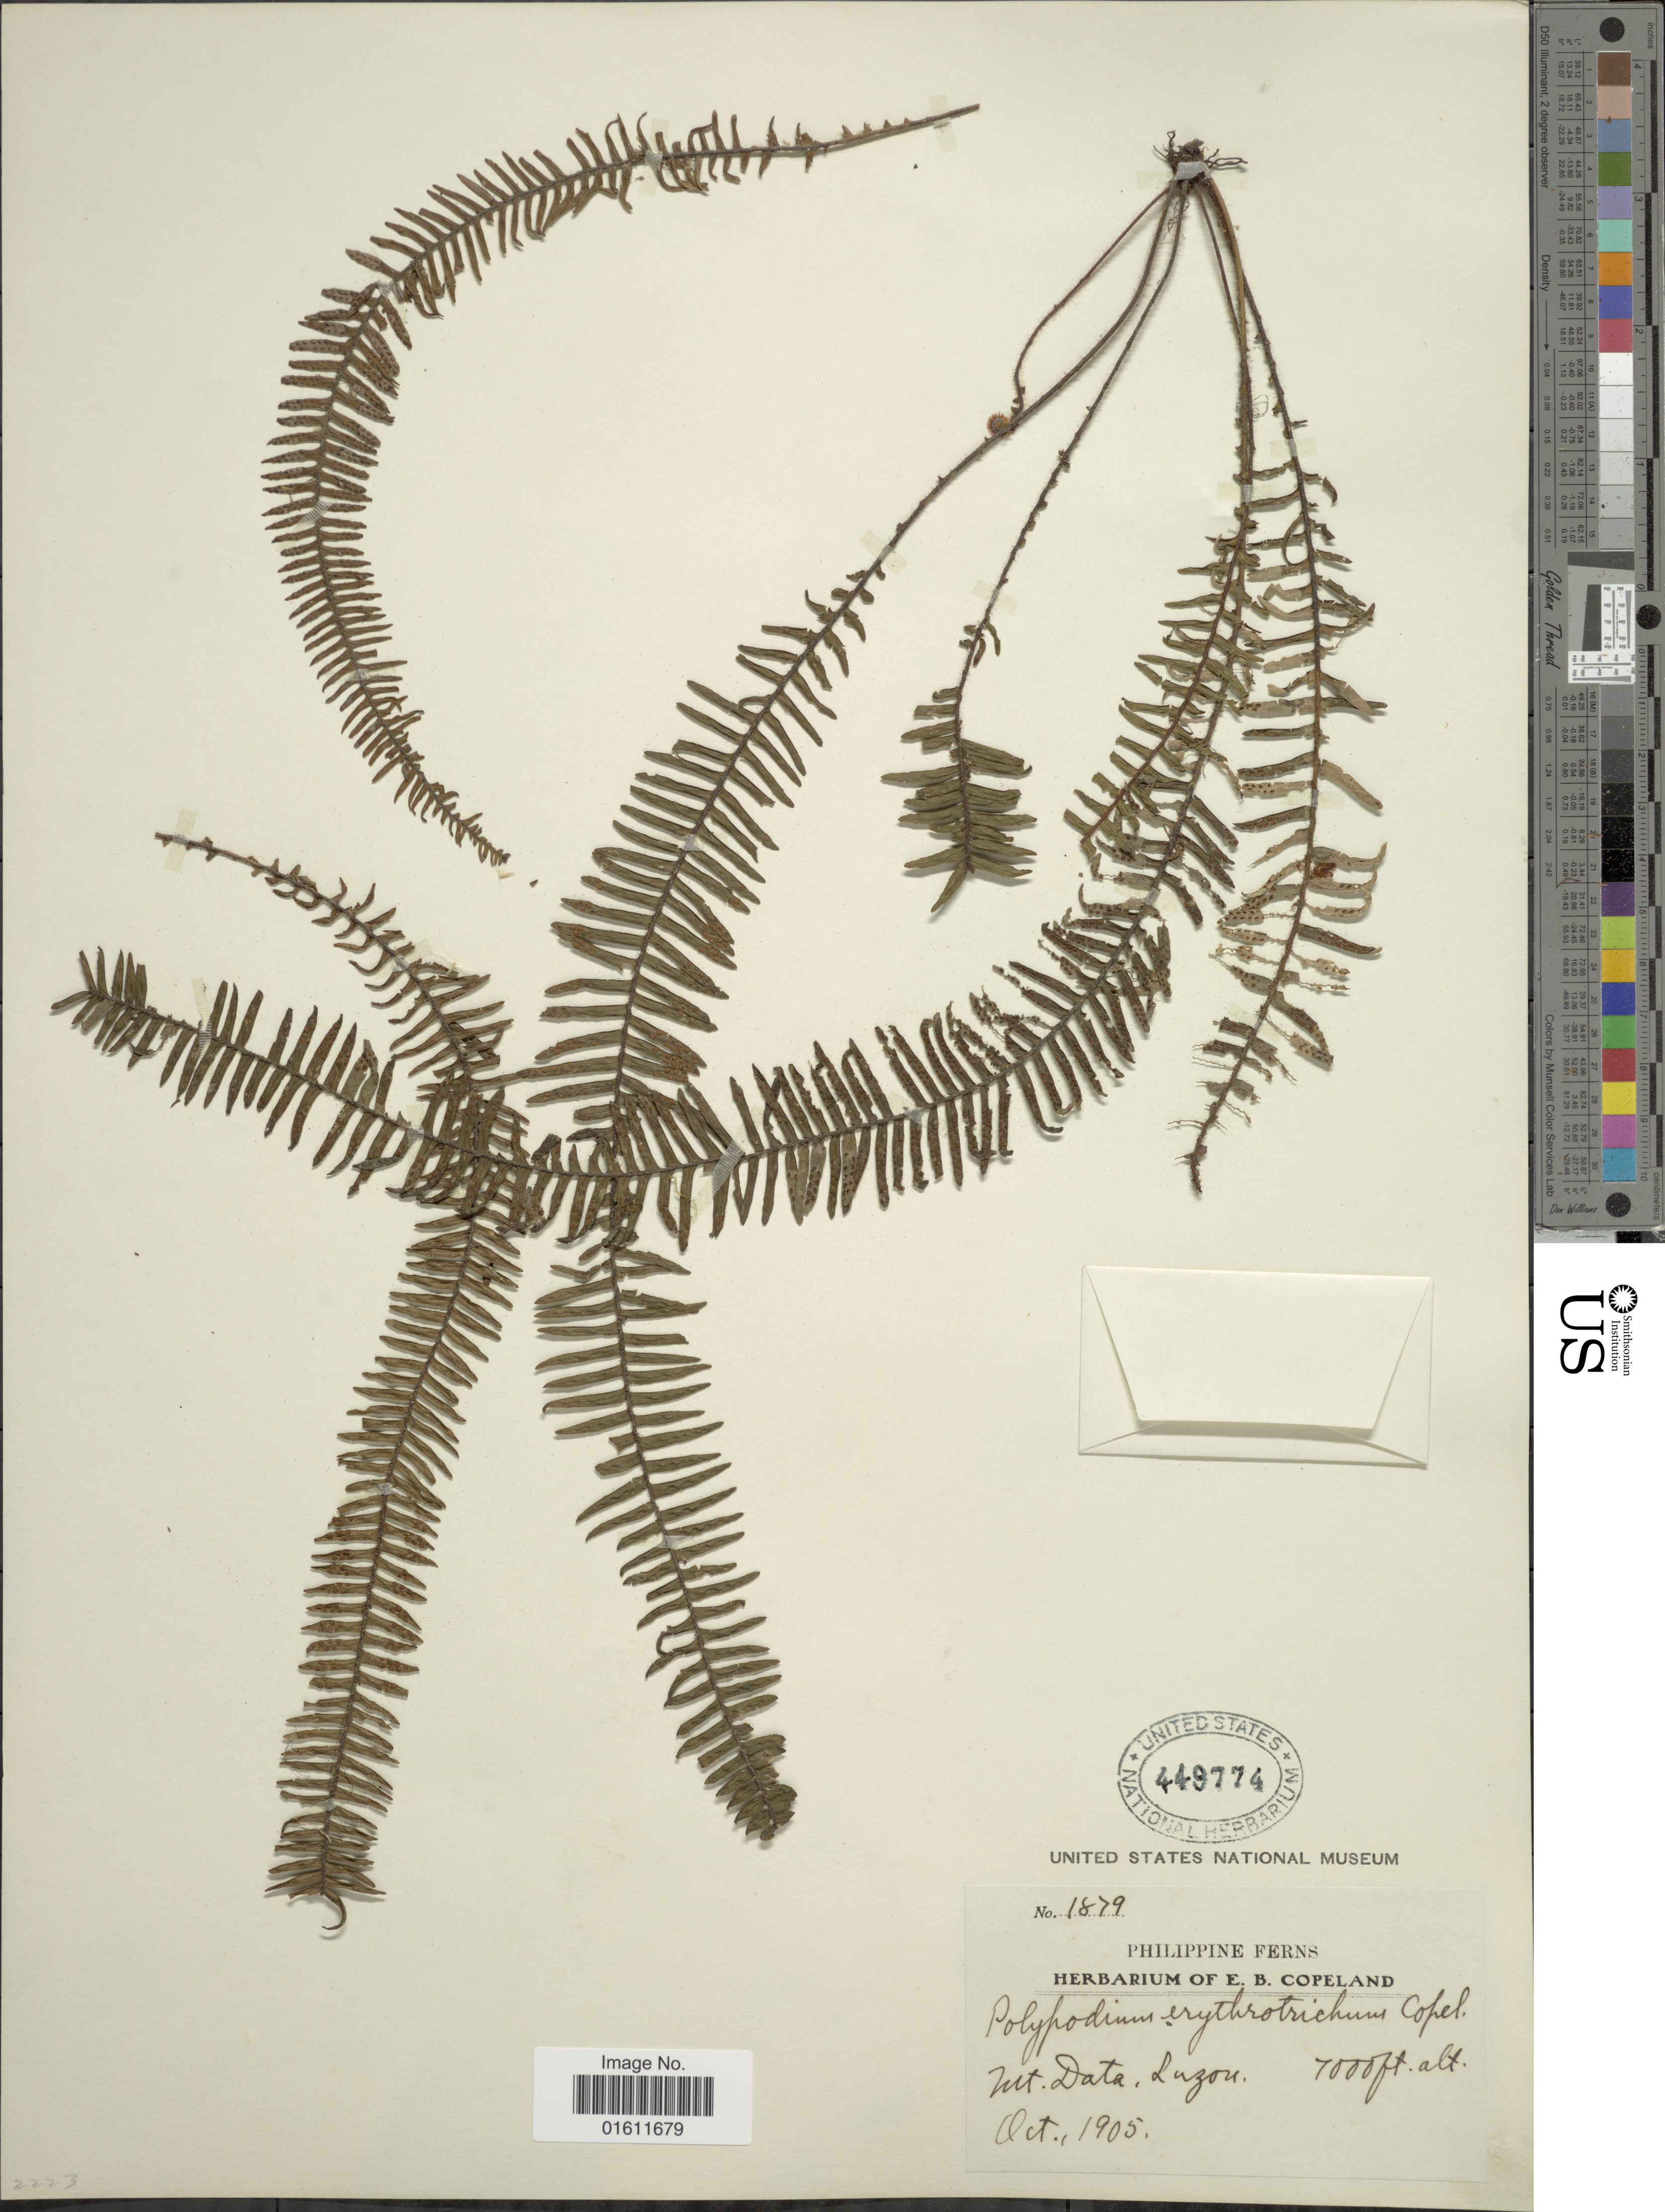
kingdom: Plantae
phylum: Tracheophyta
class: Polypodiopsida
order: Polypodiales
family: Polypodiaceae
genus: Prosaptia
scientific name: Prosaptia venulosa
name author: (Blume) M.G. Price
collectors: ex herb. E. B. Copeland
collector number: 1879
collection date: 1905-10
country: Philippines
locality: Mt. Data, Luzon.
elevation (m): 2134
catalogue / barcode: US 449774